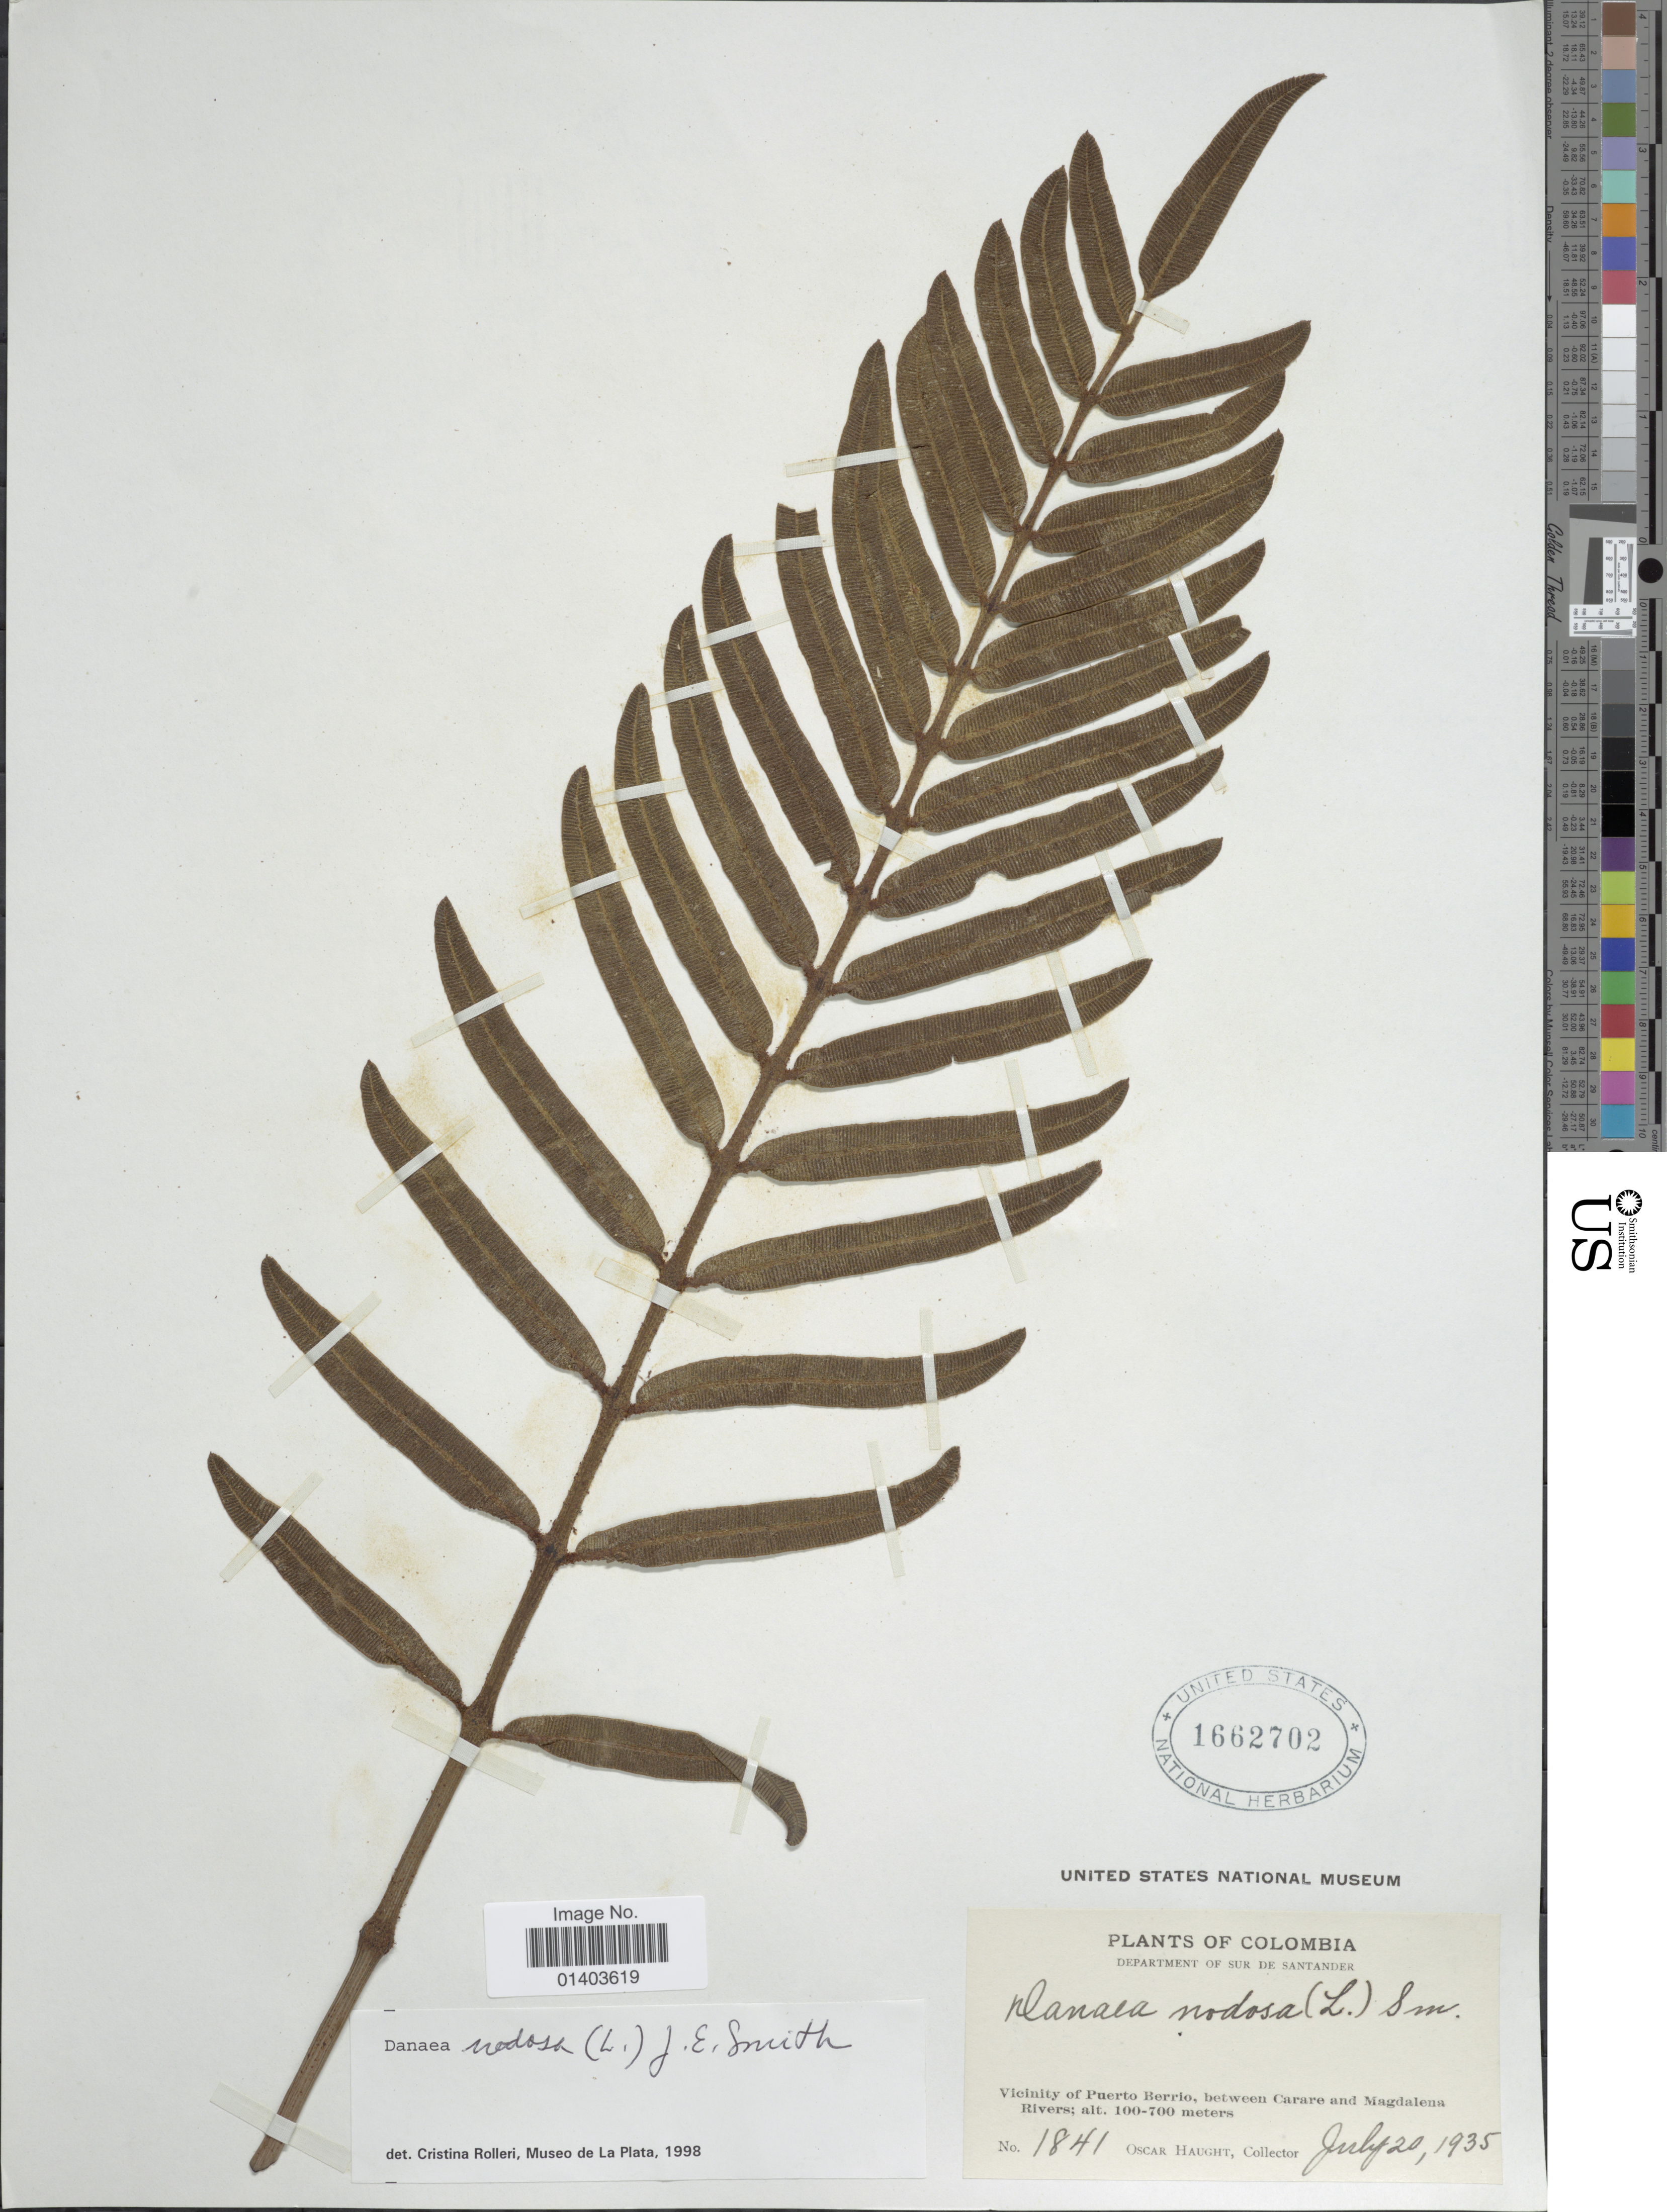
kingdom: Plantae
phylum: Tracheophyta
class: Polypodiopsida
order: Marattiales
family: Marattiaceae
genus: Danaea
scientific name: Danaea nodosa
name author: (L.) Sm.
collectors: O. L. Haught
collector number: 1841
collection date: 1935-07-20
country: Colombia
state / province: Santander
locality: Vicinity of Puerto Berrio, between Carare and Magdalena Rivers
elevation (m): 100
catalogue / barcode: US 1662702